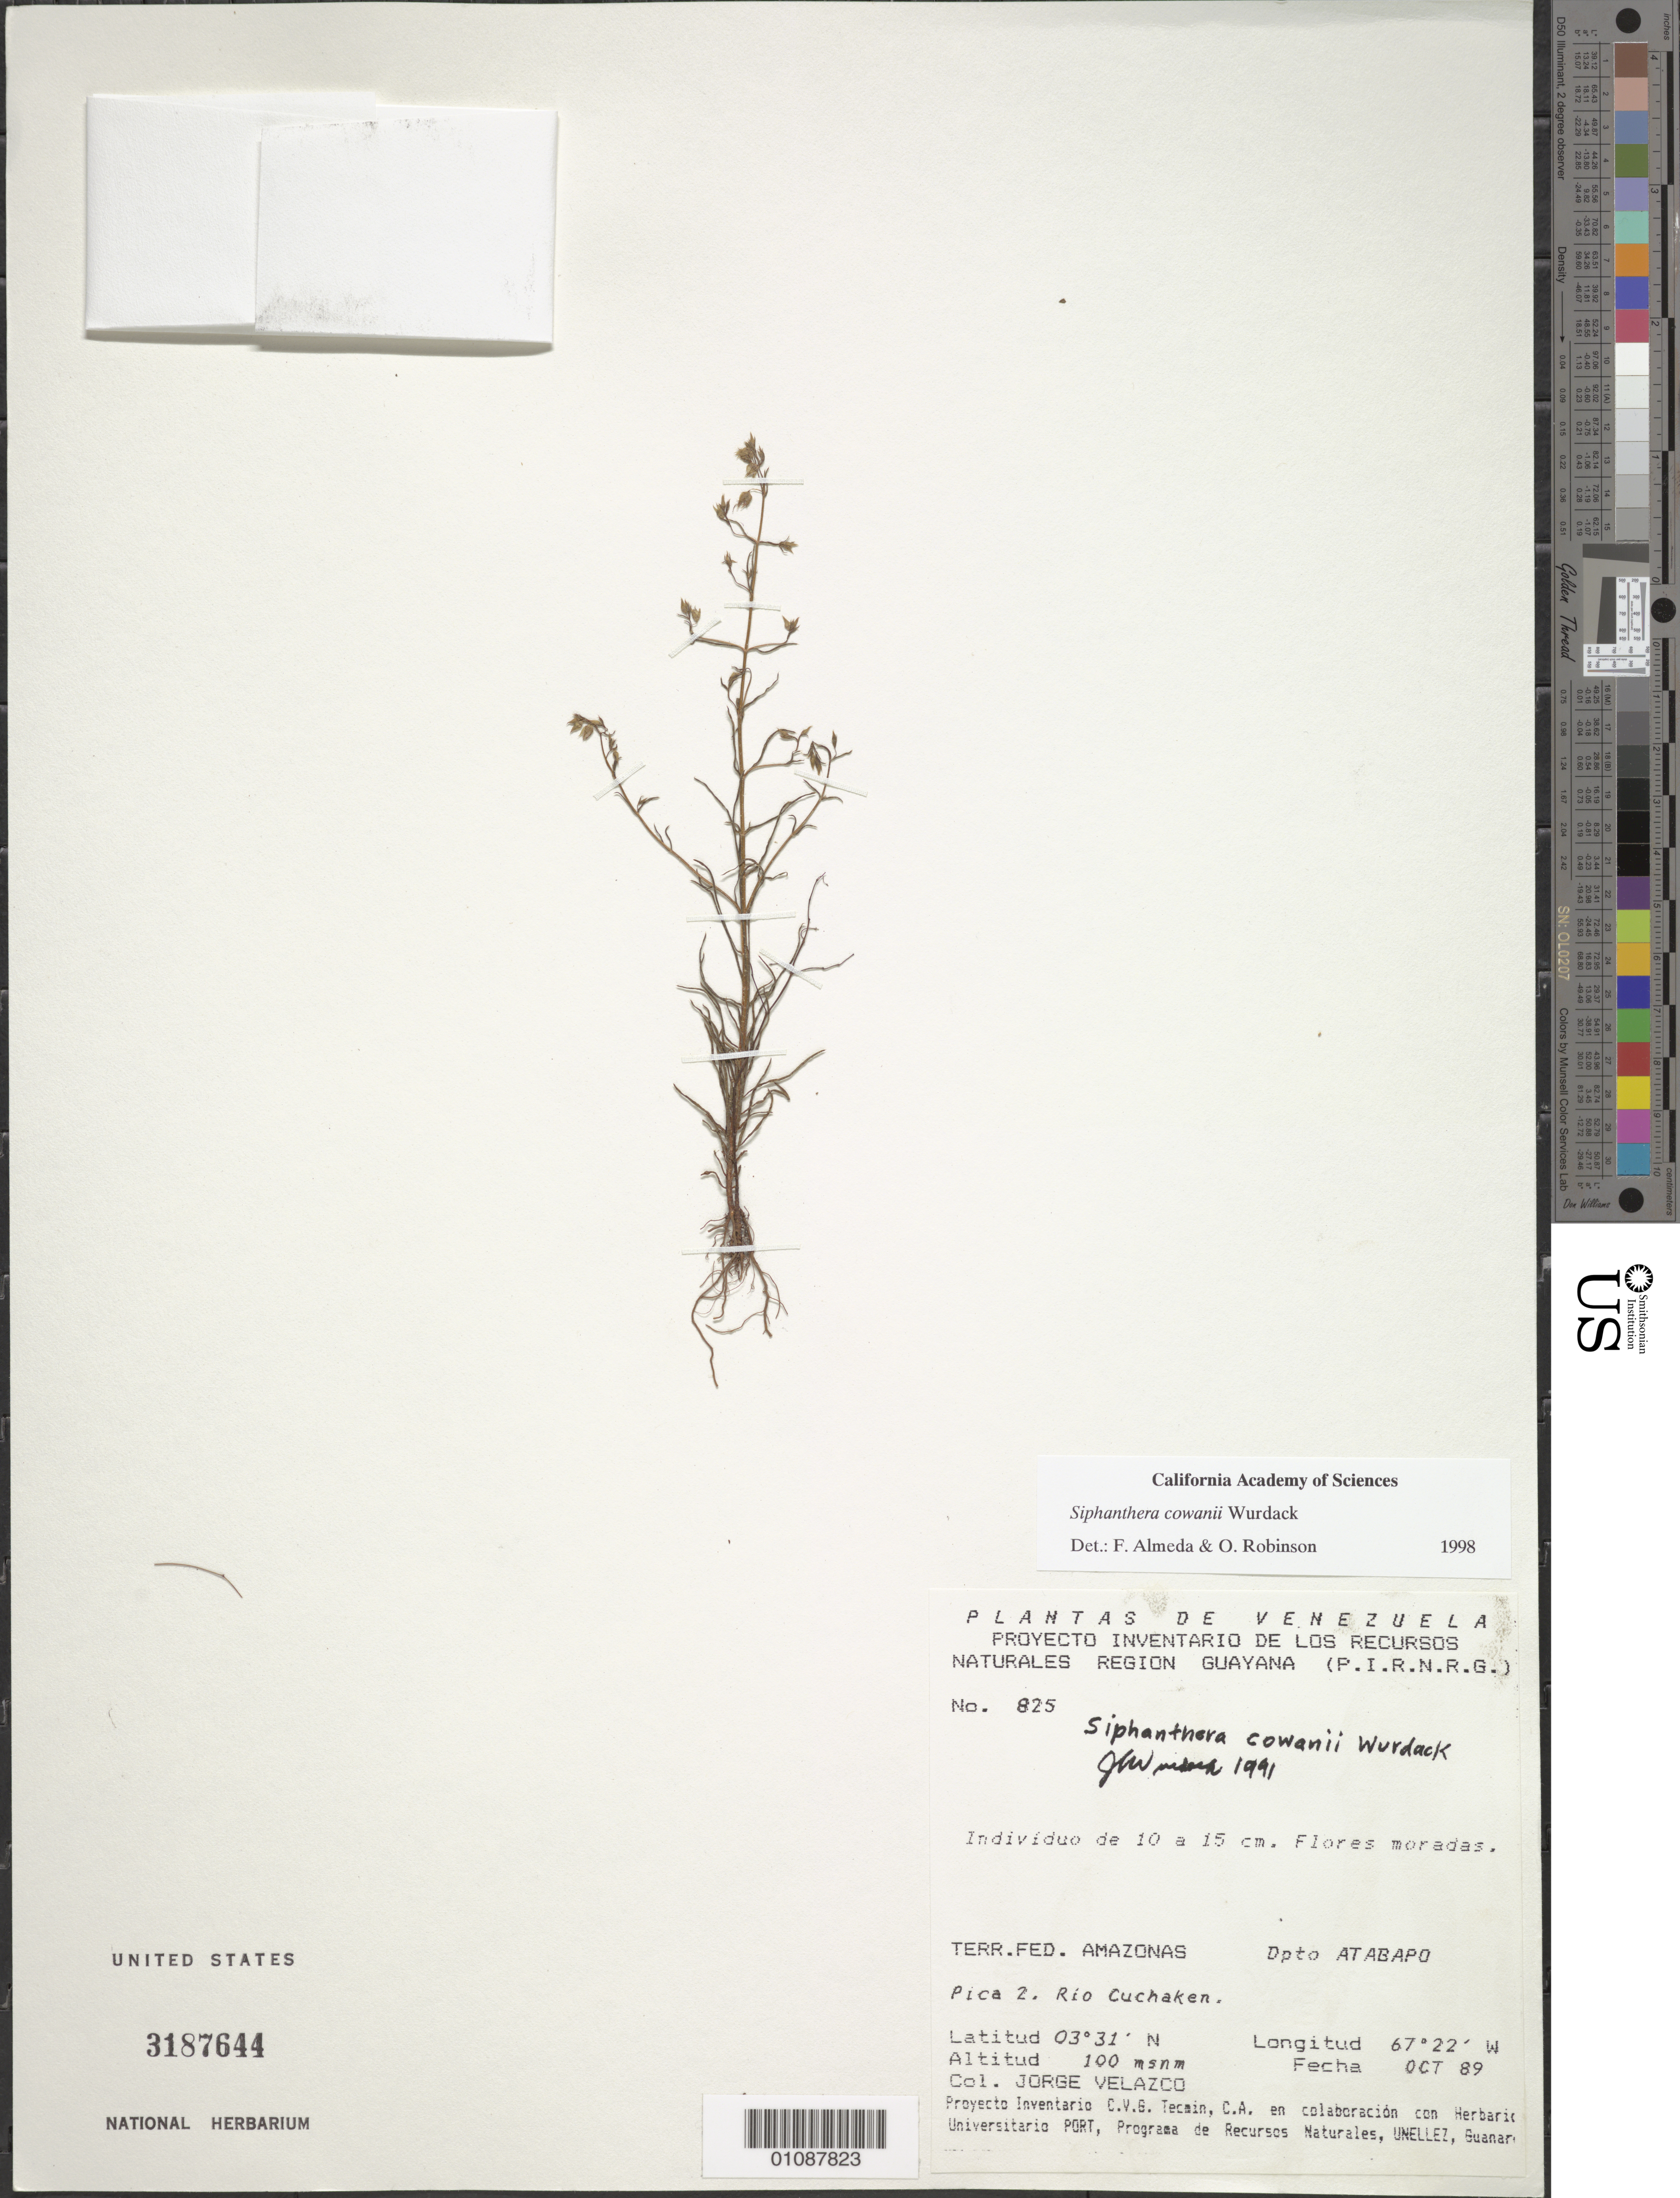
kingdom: Plantae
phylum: Tracheophyta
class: Magnoliopsida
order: Myrtales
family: Melastomataceae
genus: Siphanthera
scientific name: Siphanthera cowanii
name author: Wurdack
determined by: Almeda, F.; Robinson, O. R.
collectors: J. Velazco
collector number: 825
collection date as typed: Oct-89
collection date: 1989-10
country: Venezuela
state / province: Amazonas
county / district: Atabapo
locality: Pica 2, Río Cuchaken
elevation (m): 100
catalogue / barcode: US 3187644